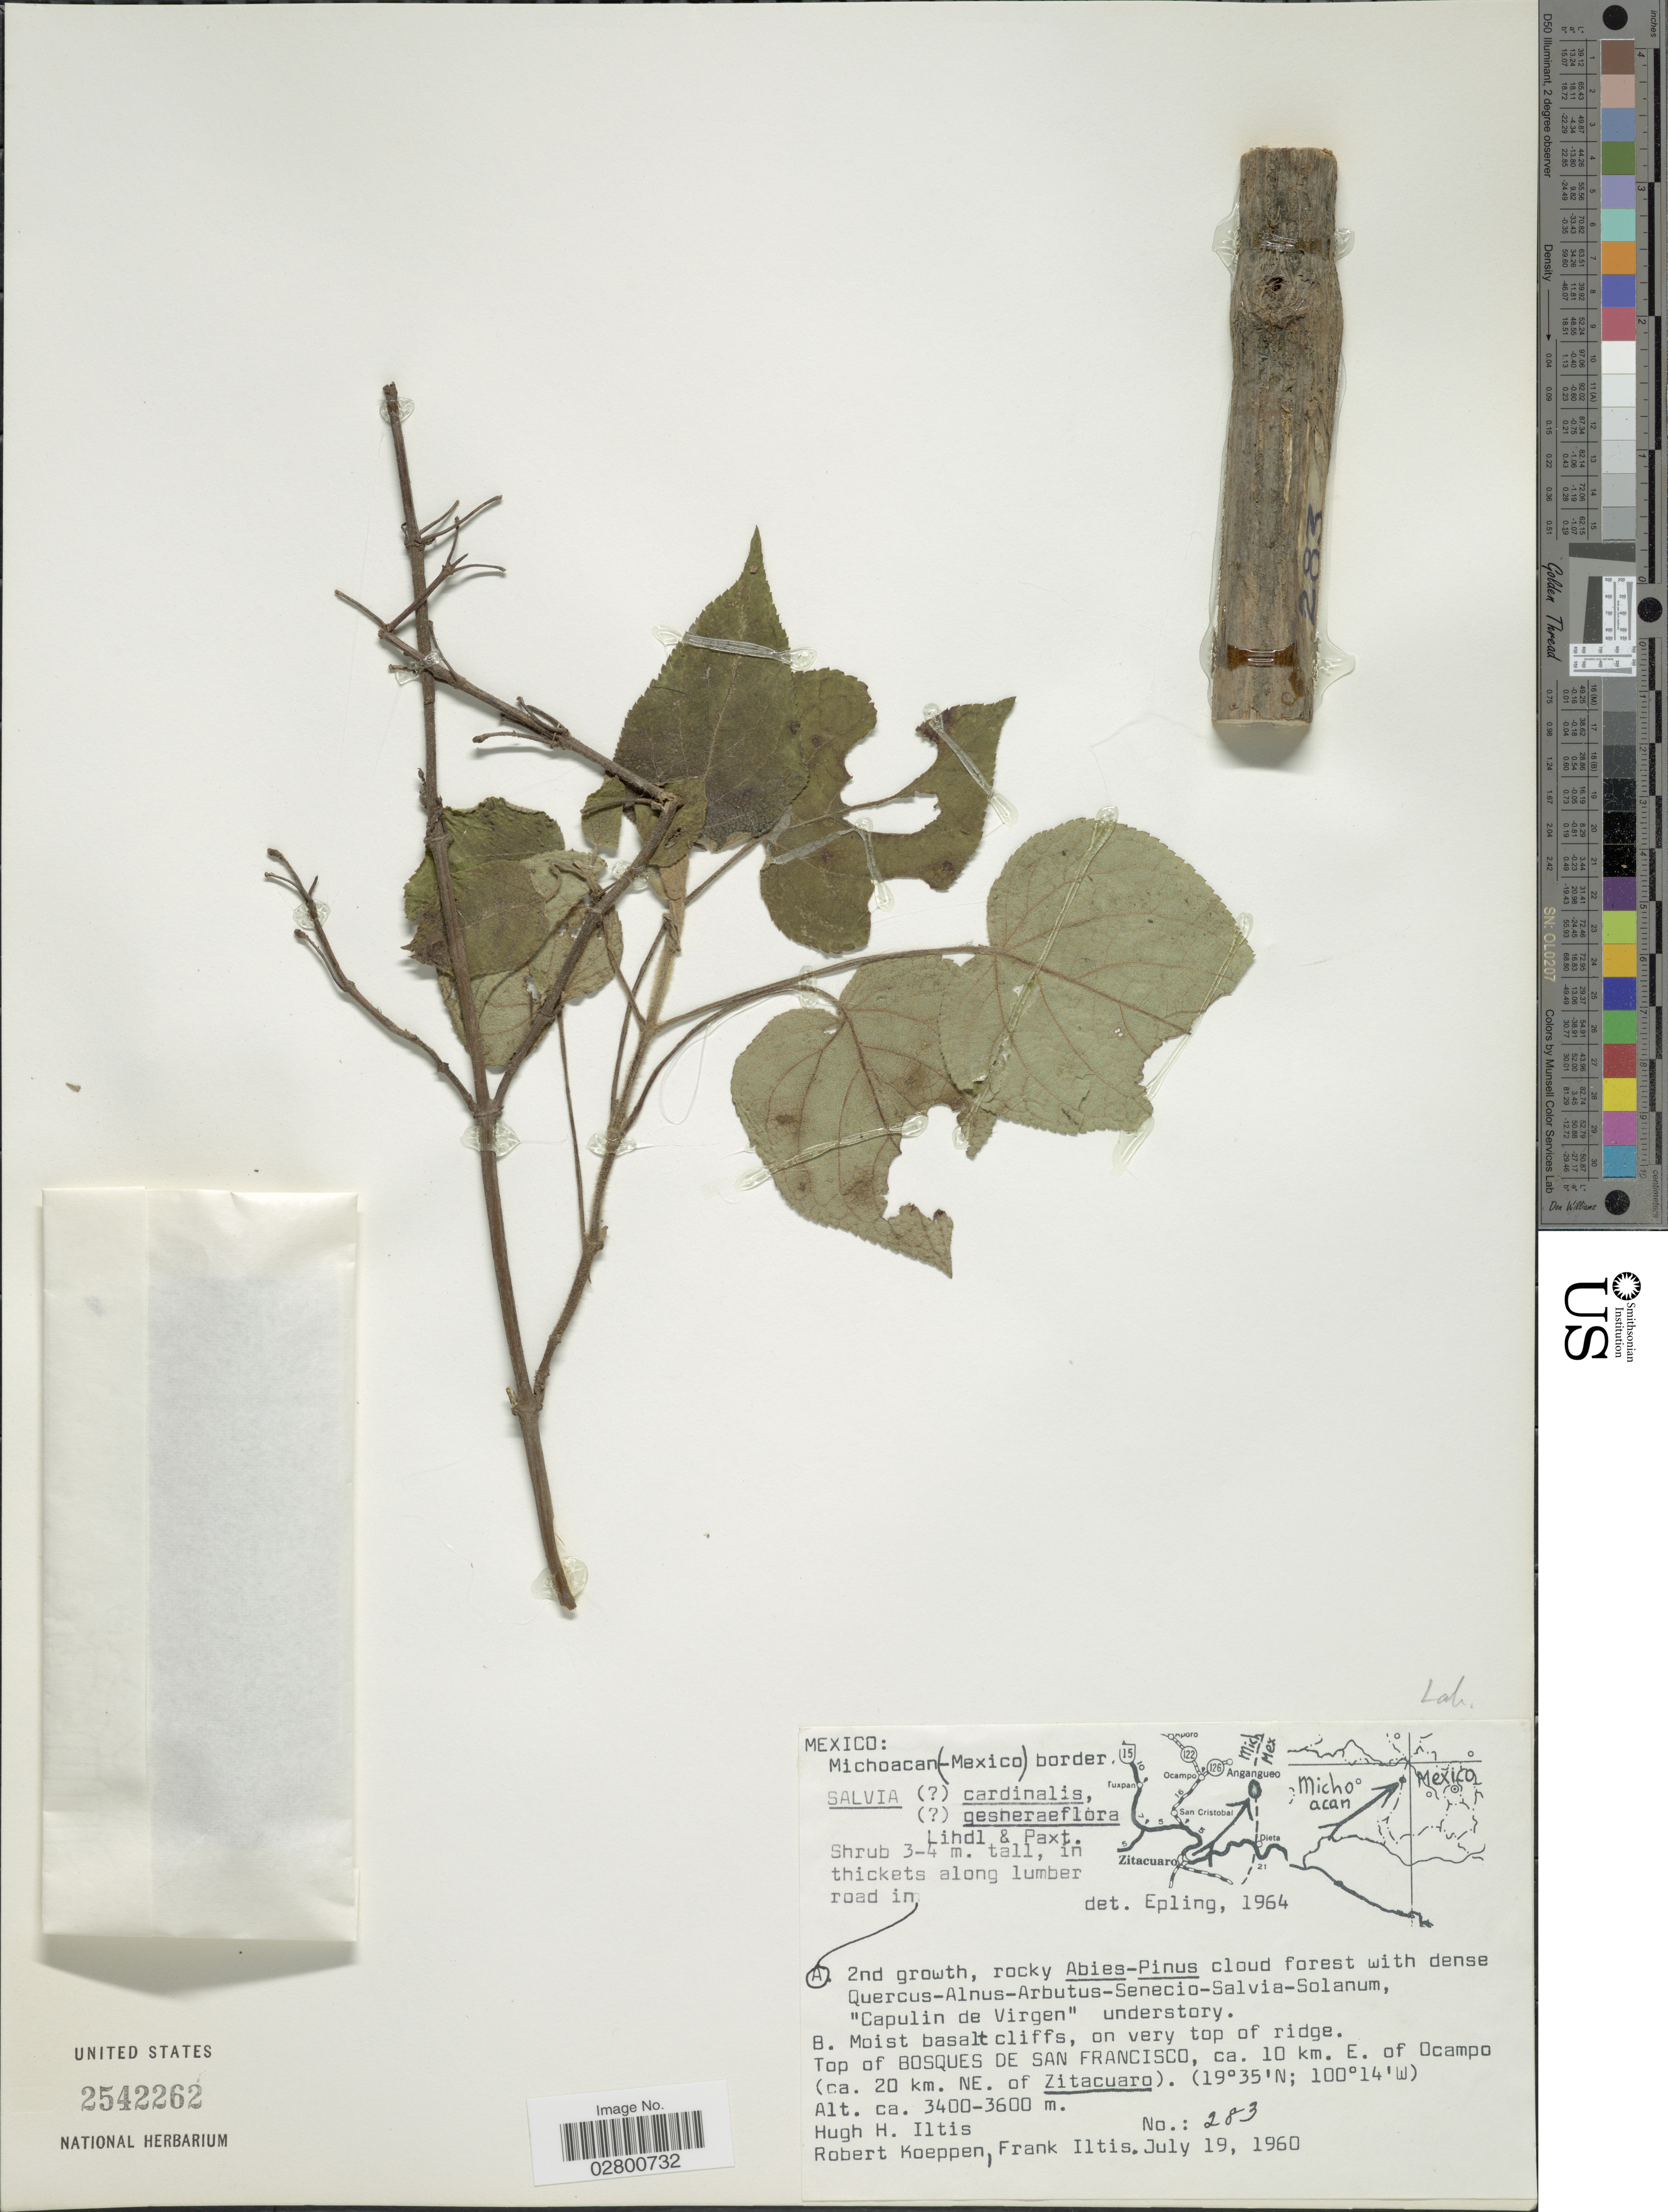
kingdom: Plantae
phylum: Tracheophyta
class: Magnoliopsida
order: Lamiales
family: Lamiaceae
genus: Salvia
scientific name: Salvia cardinalis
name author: Kunth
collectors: H. Iltis, R. C. Koeppen & F. S. Iltis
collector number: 283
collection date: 1960-07-19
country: Mexico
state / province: Michoacán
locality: Michoacan (Mexico) border, top of Bosques de San Francisco, ca. 10 km. E. of Ocampo (ca. 20 km. NE. of Zitacuaro).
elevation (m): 3400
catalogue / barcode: US 2542262